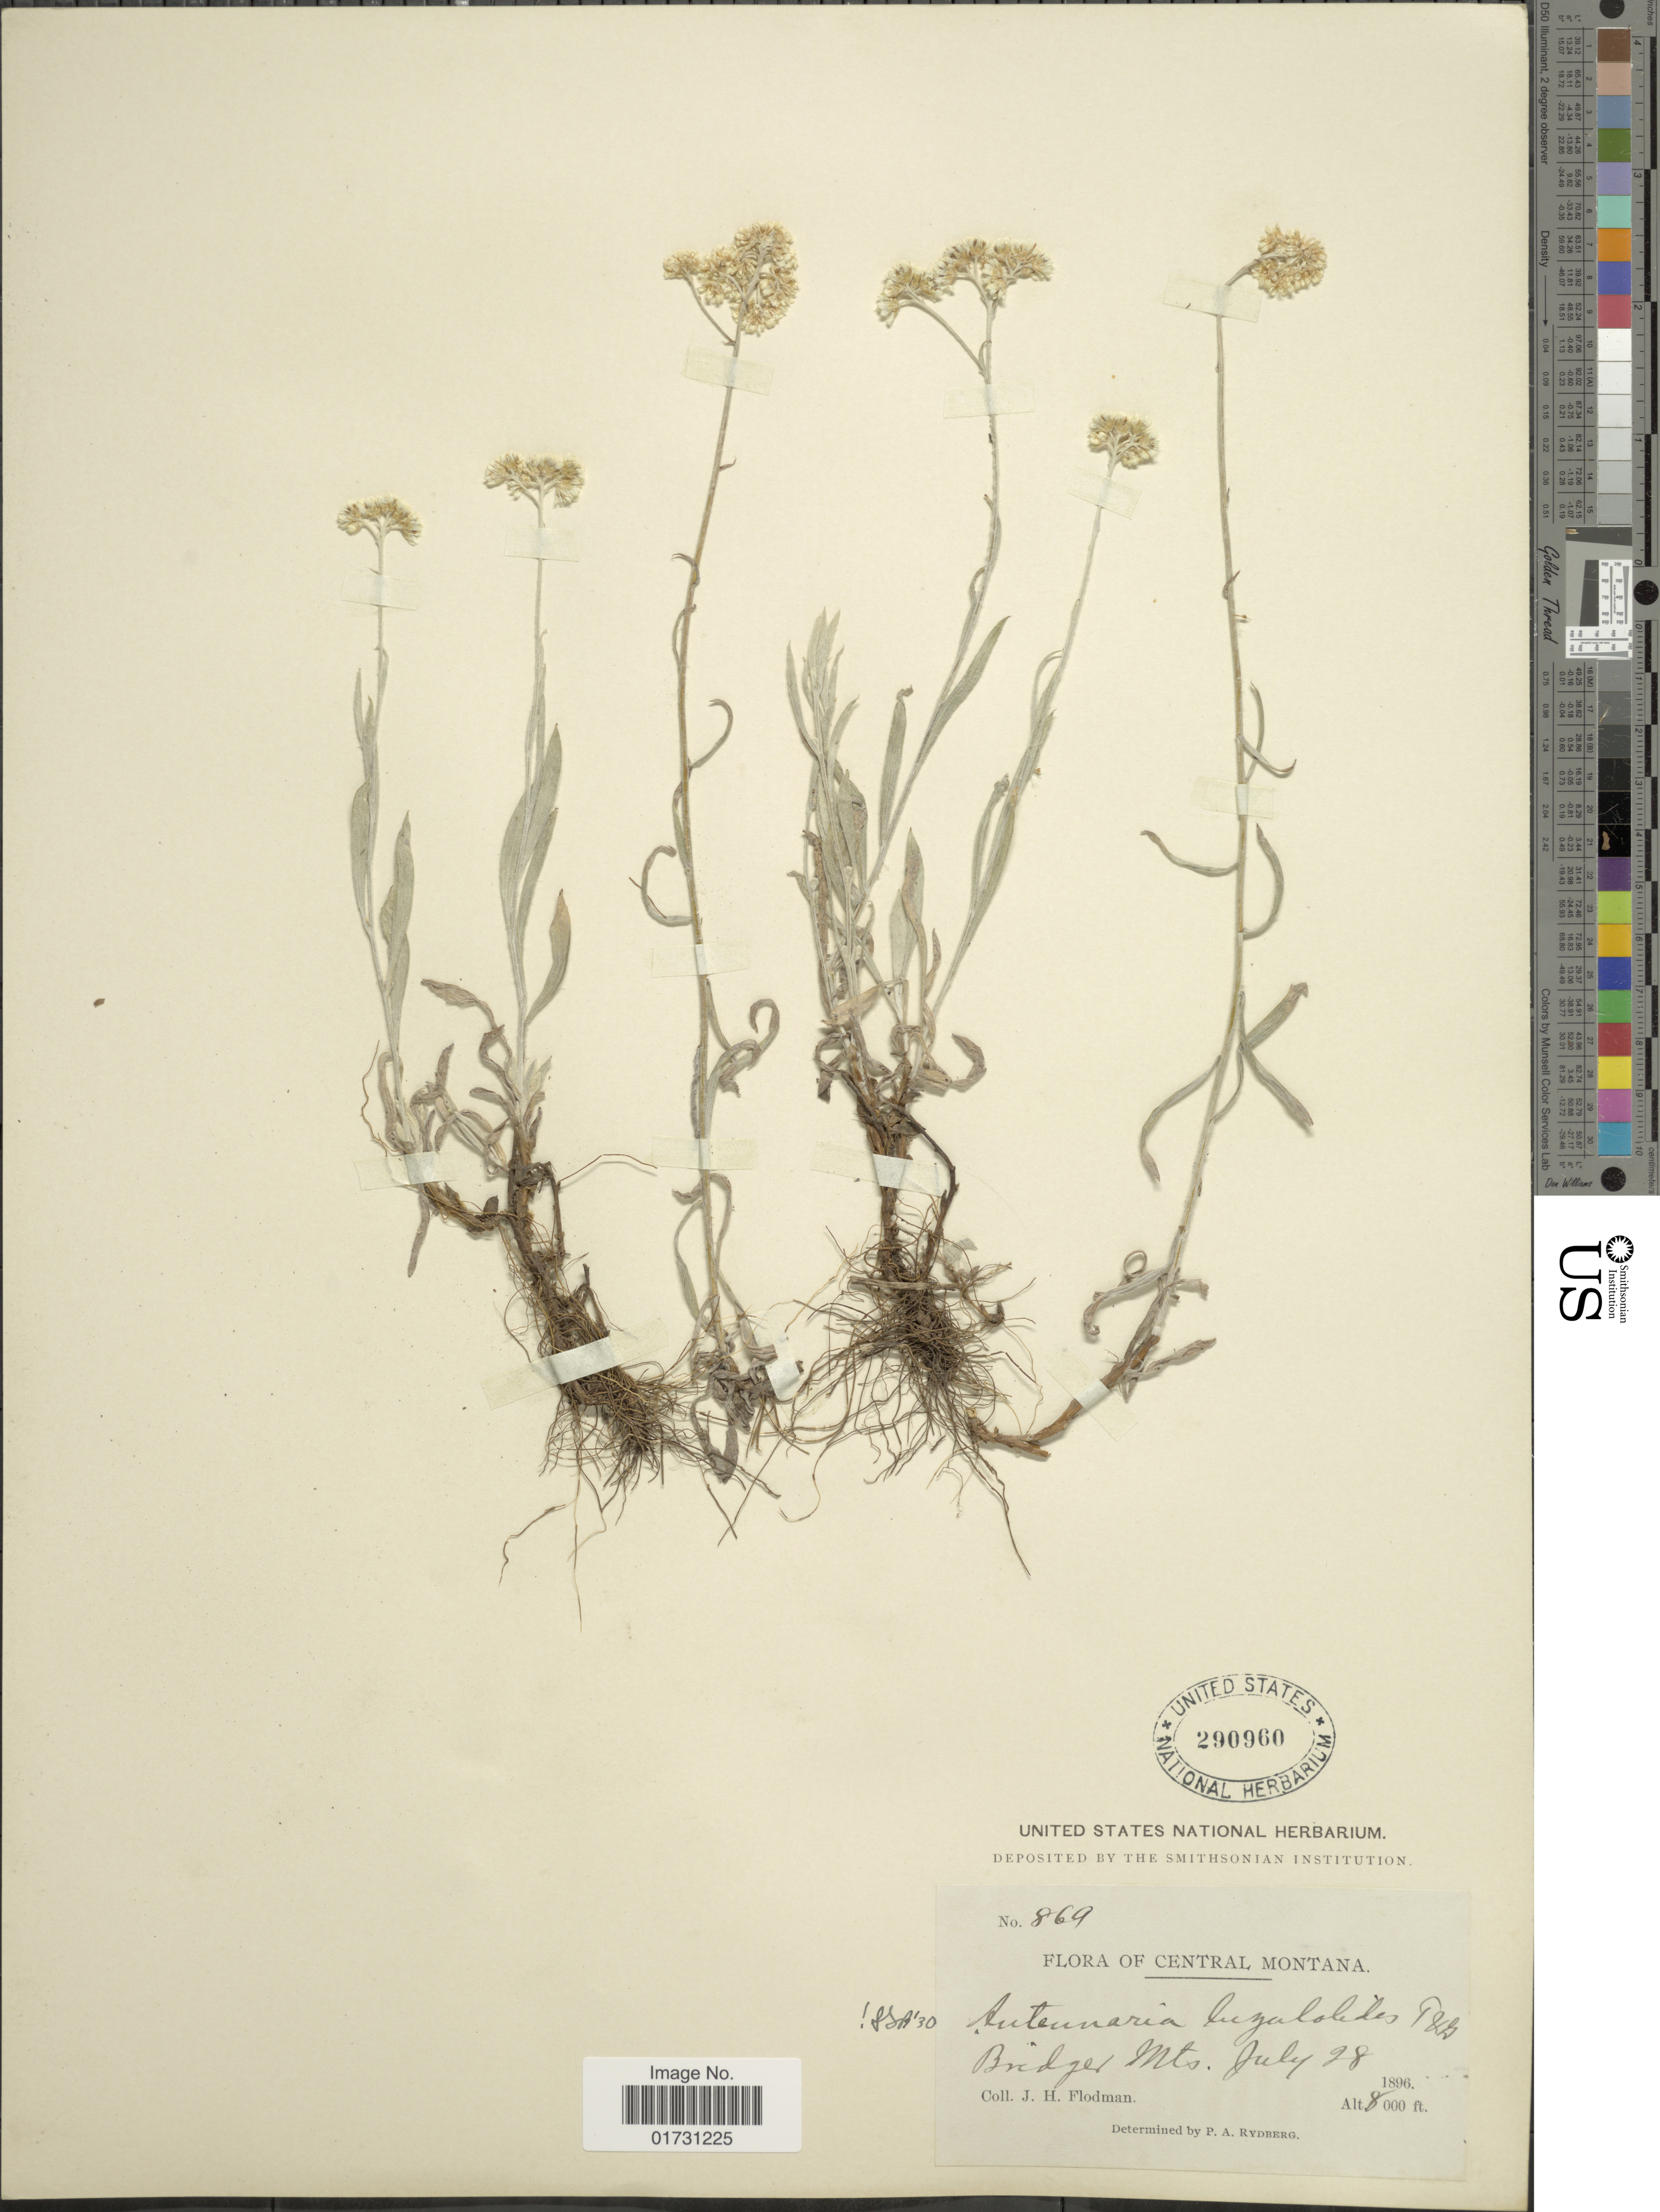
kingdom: Plantae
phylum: Tracheophyta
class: Magnoliopsida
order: Asterales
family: Asteraceae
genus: Antennaria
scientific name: Antennaria luzuloides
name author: Torr. & A. Gray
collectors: J. Flodman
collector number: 869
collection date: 1896-07-28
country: United States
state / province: Montana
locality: Central Montana, Bridges Mts.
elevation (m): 2438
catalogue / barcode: US 290960